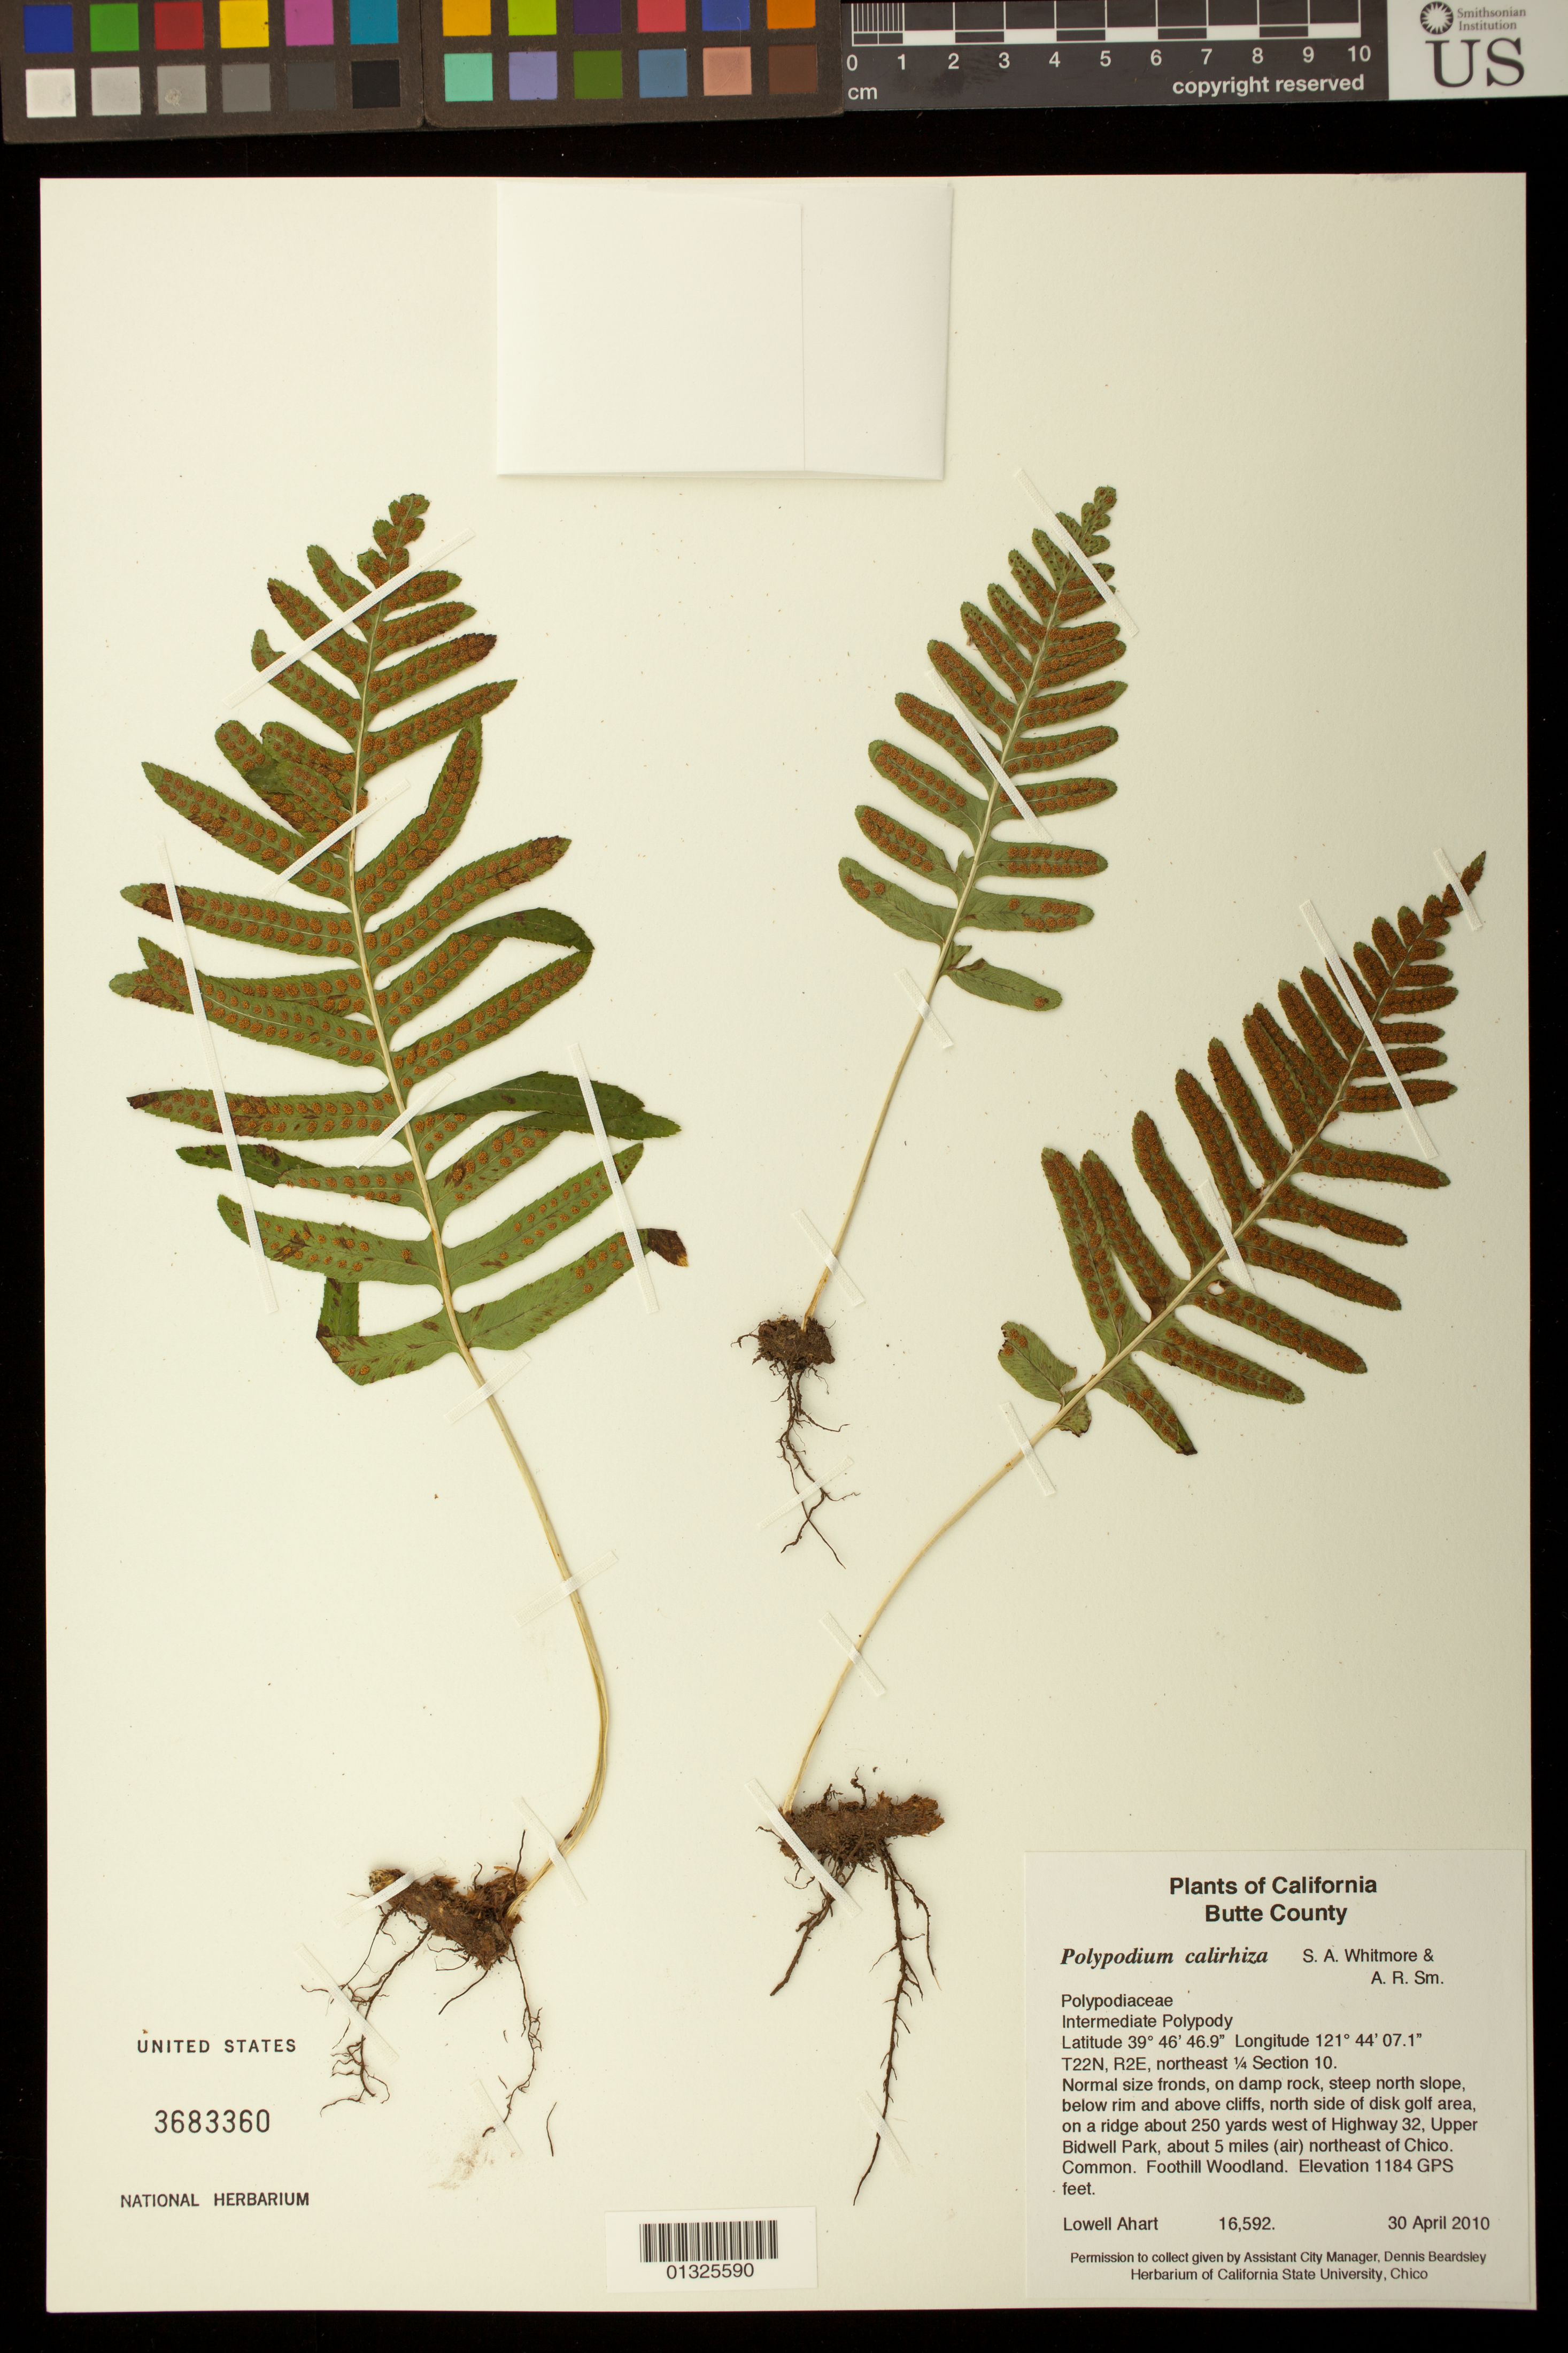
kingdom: Plantae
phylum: Tracheophyta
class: Polypodiopsida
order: Polypodiales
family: Polypodiaceae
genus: Polypodium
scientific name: Polypodium calirhiza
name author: S.A. Whitmore & A.R. Sm.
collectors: L. Ahart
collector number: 16592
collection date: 2010-04-30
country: United States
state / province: California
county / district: Butte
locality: On a ridge about 250 yards wet of Highway 32, Upper Bidwell Park, about 5 miles (air) northeast of Chico.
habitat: Foothill Woodland.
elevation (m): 361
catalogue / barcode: US 3683360